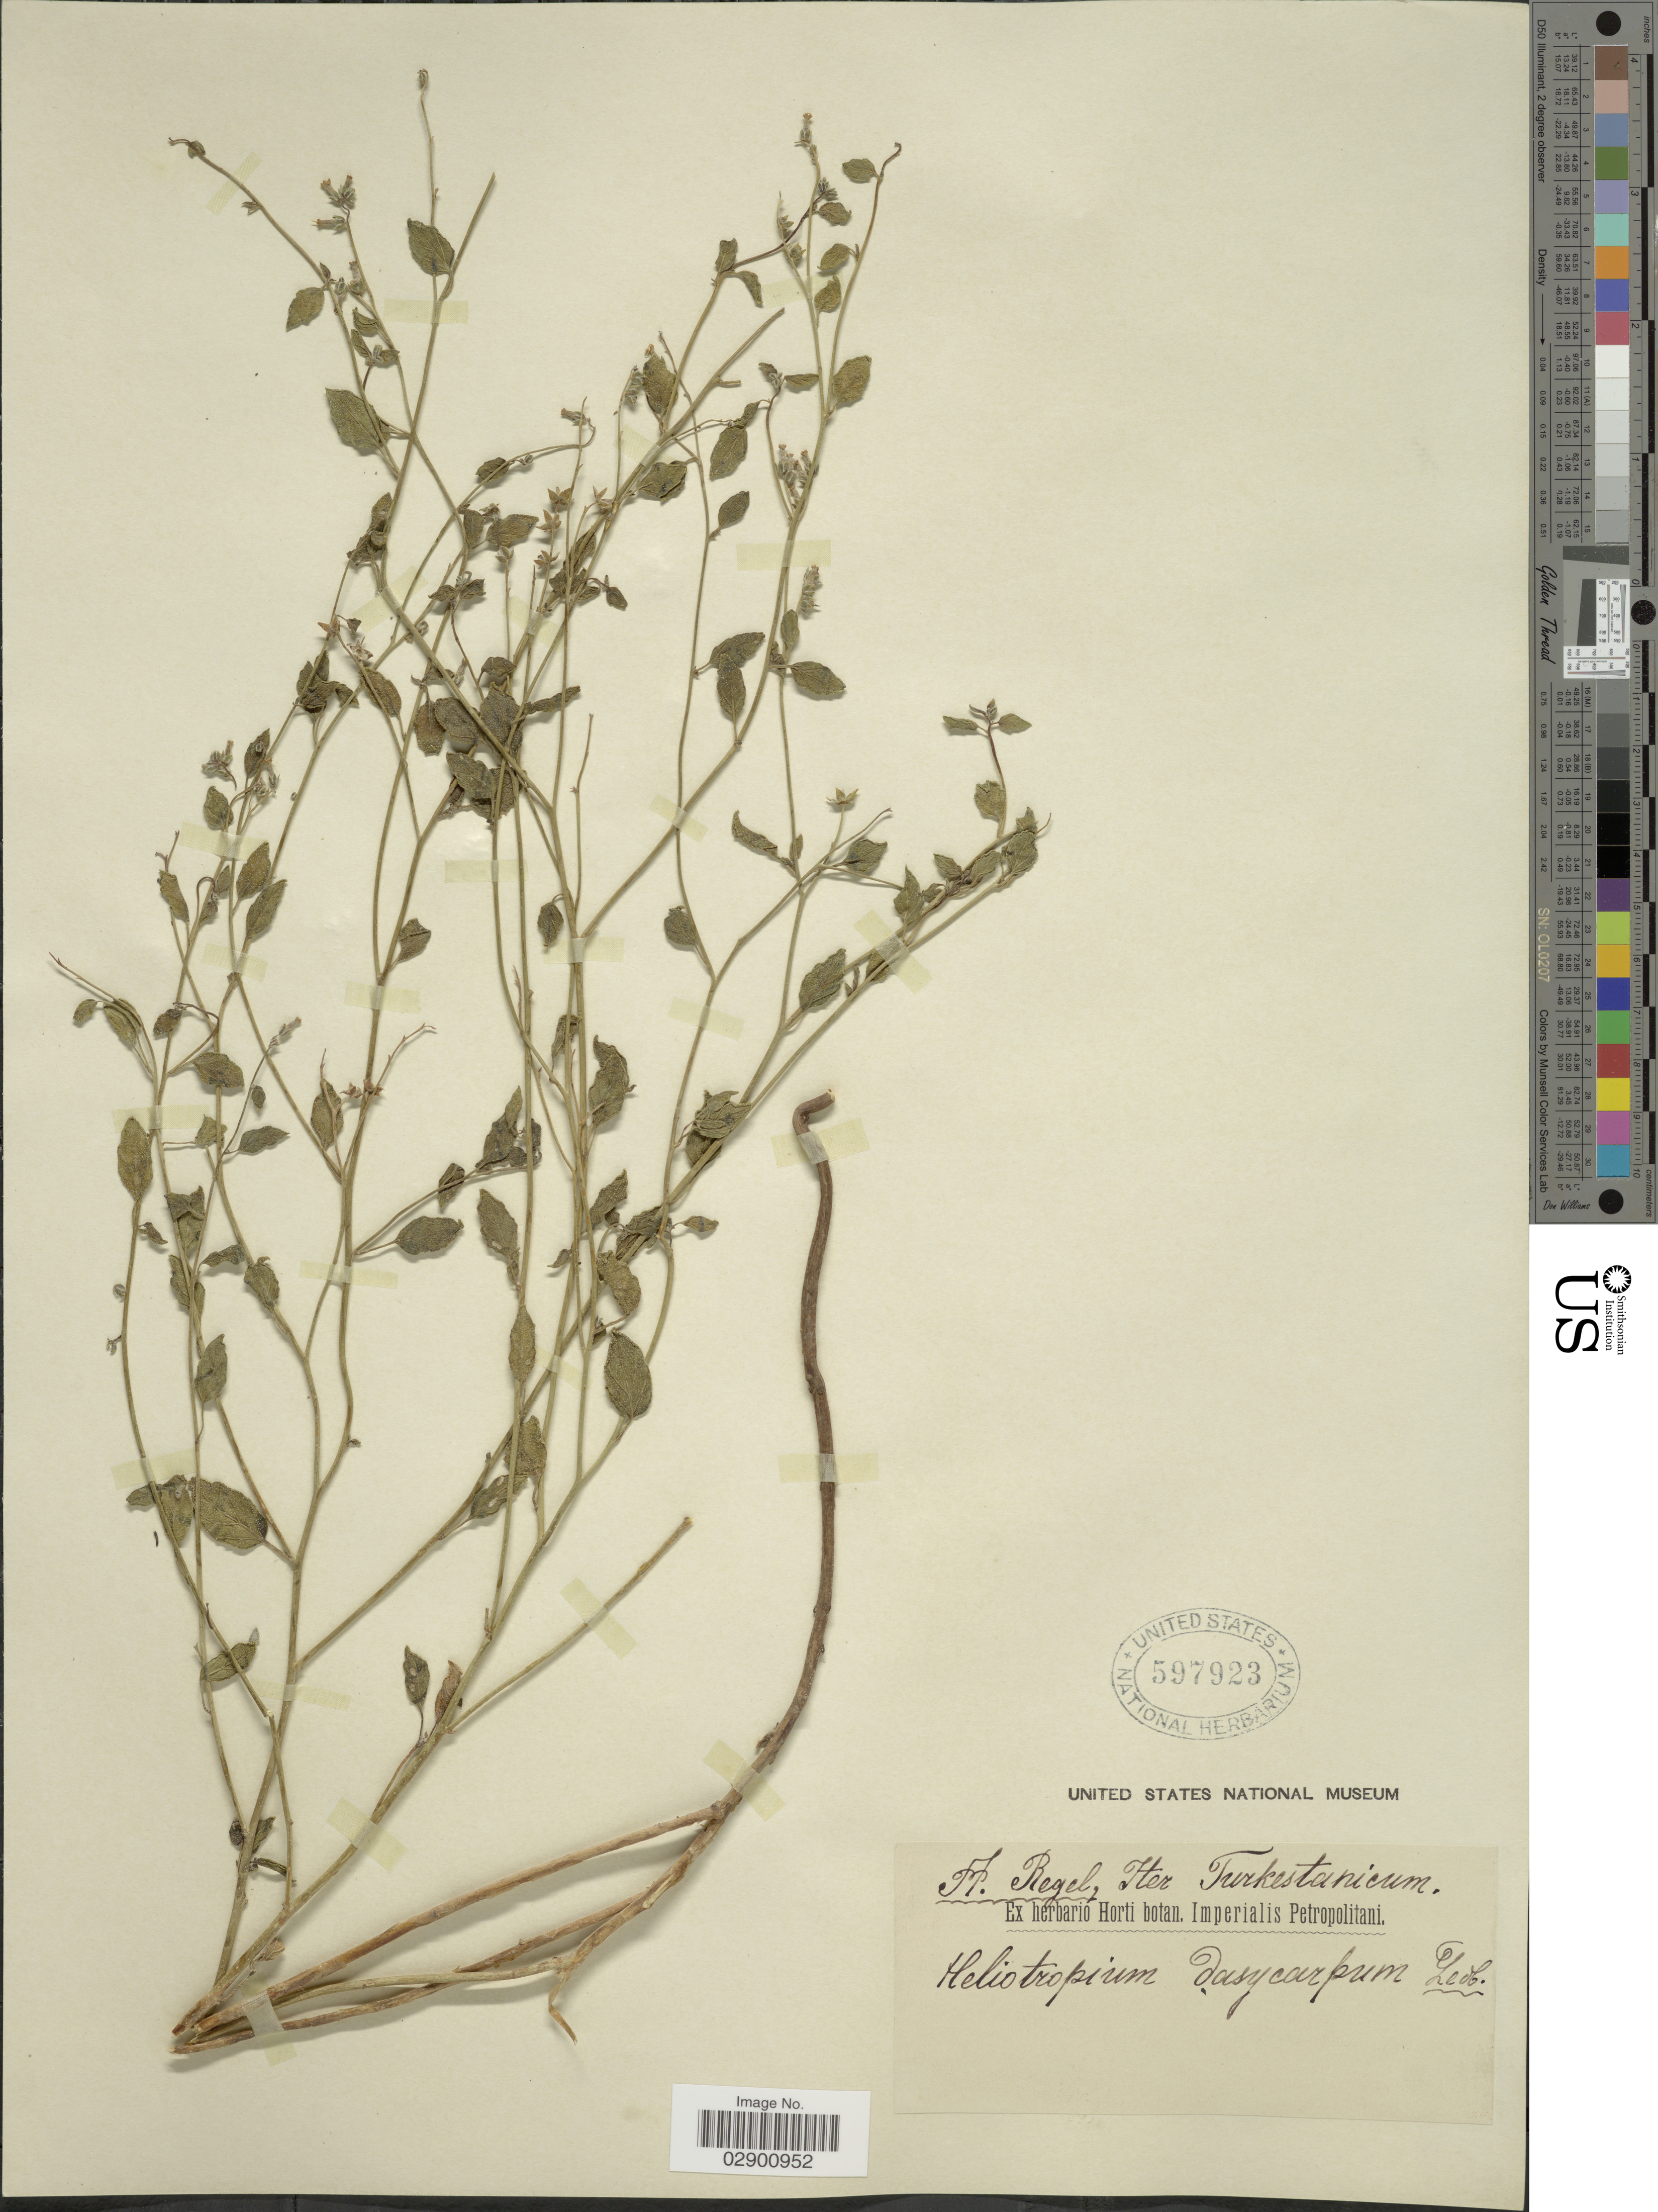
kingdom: Plantae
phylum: Tracheophyta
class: Magnoliopsida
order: Boraginales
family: Heliotropiaceae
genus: Heliotropium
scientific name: Heliotropium dasycarpum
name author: Ledeb.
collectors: A. Regel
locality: Turkestanicum.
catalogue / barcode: US 597923